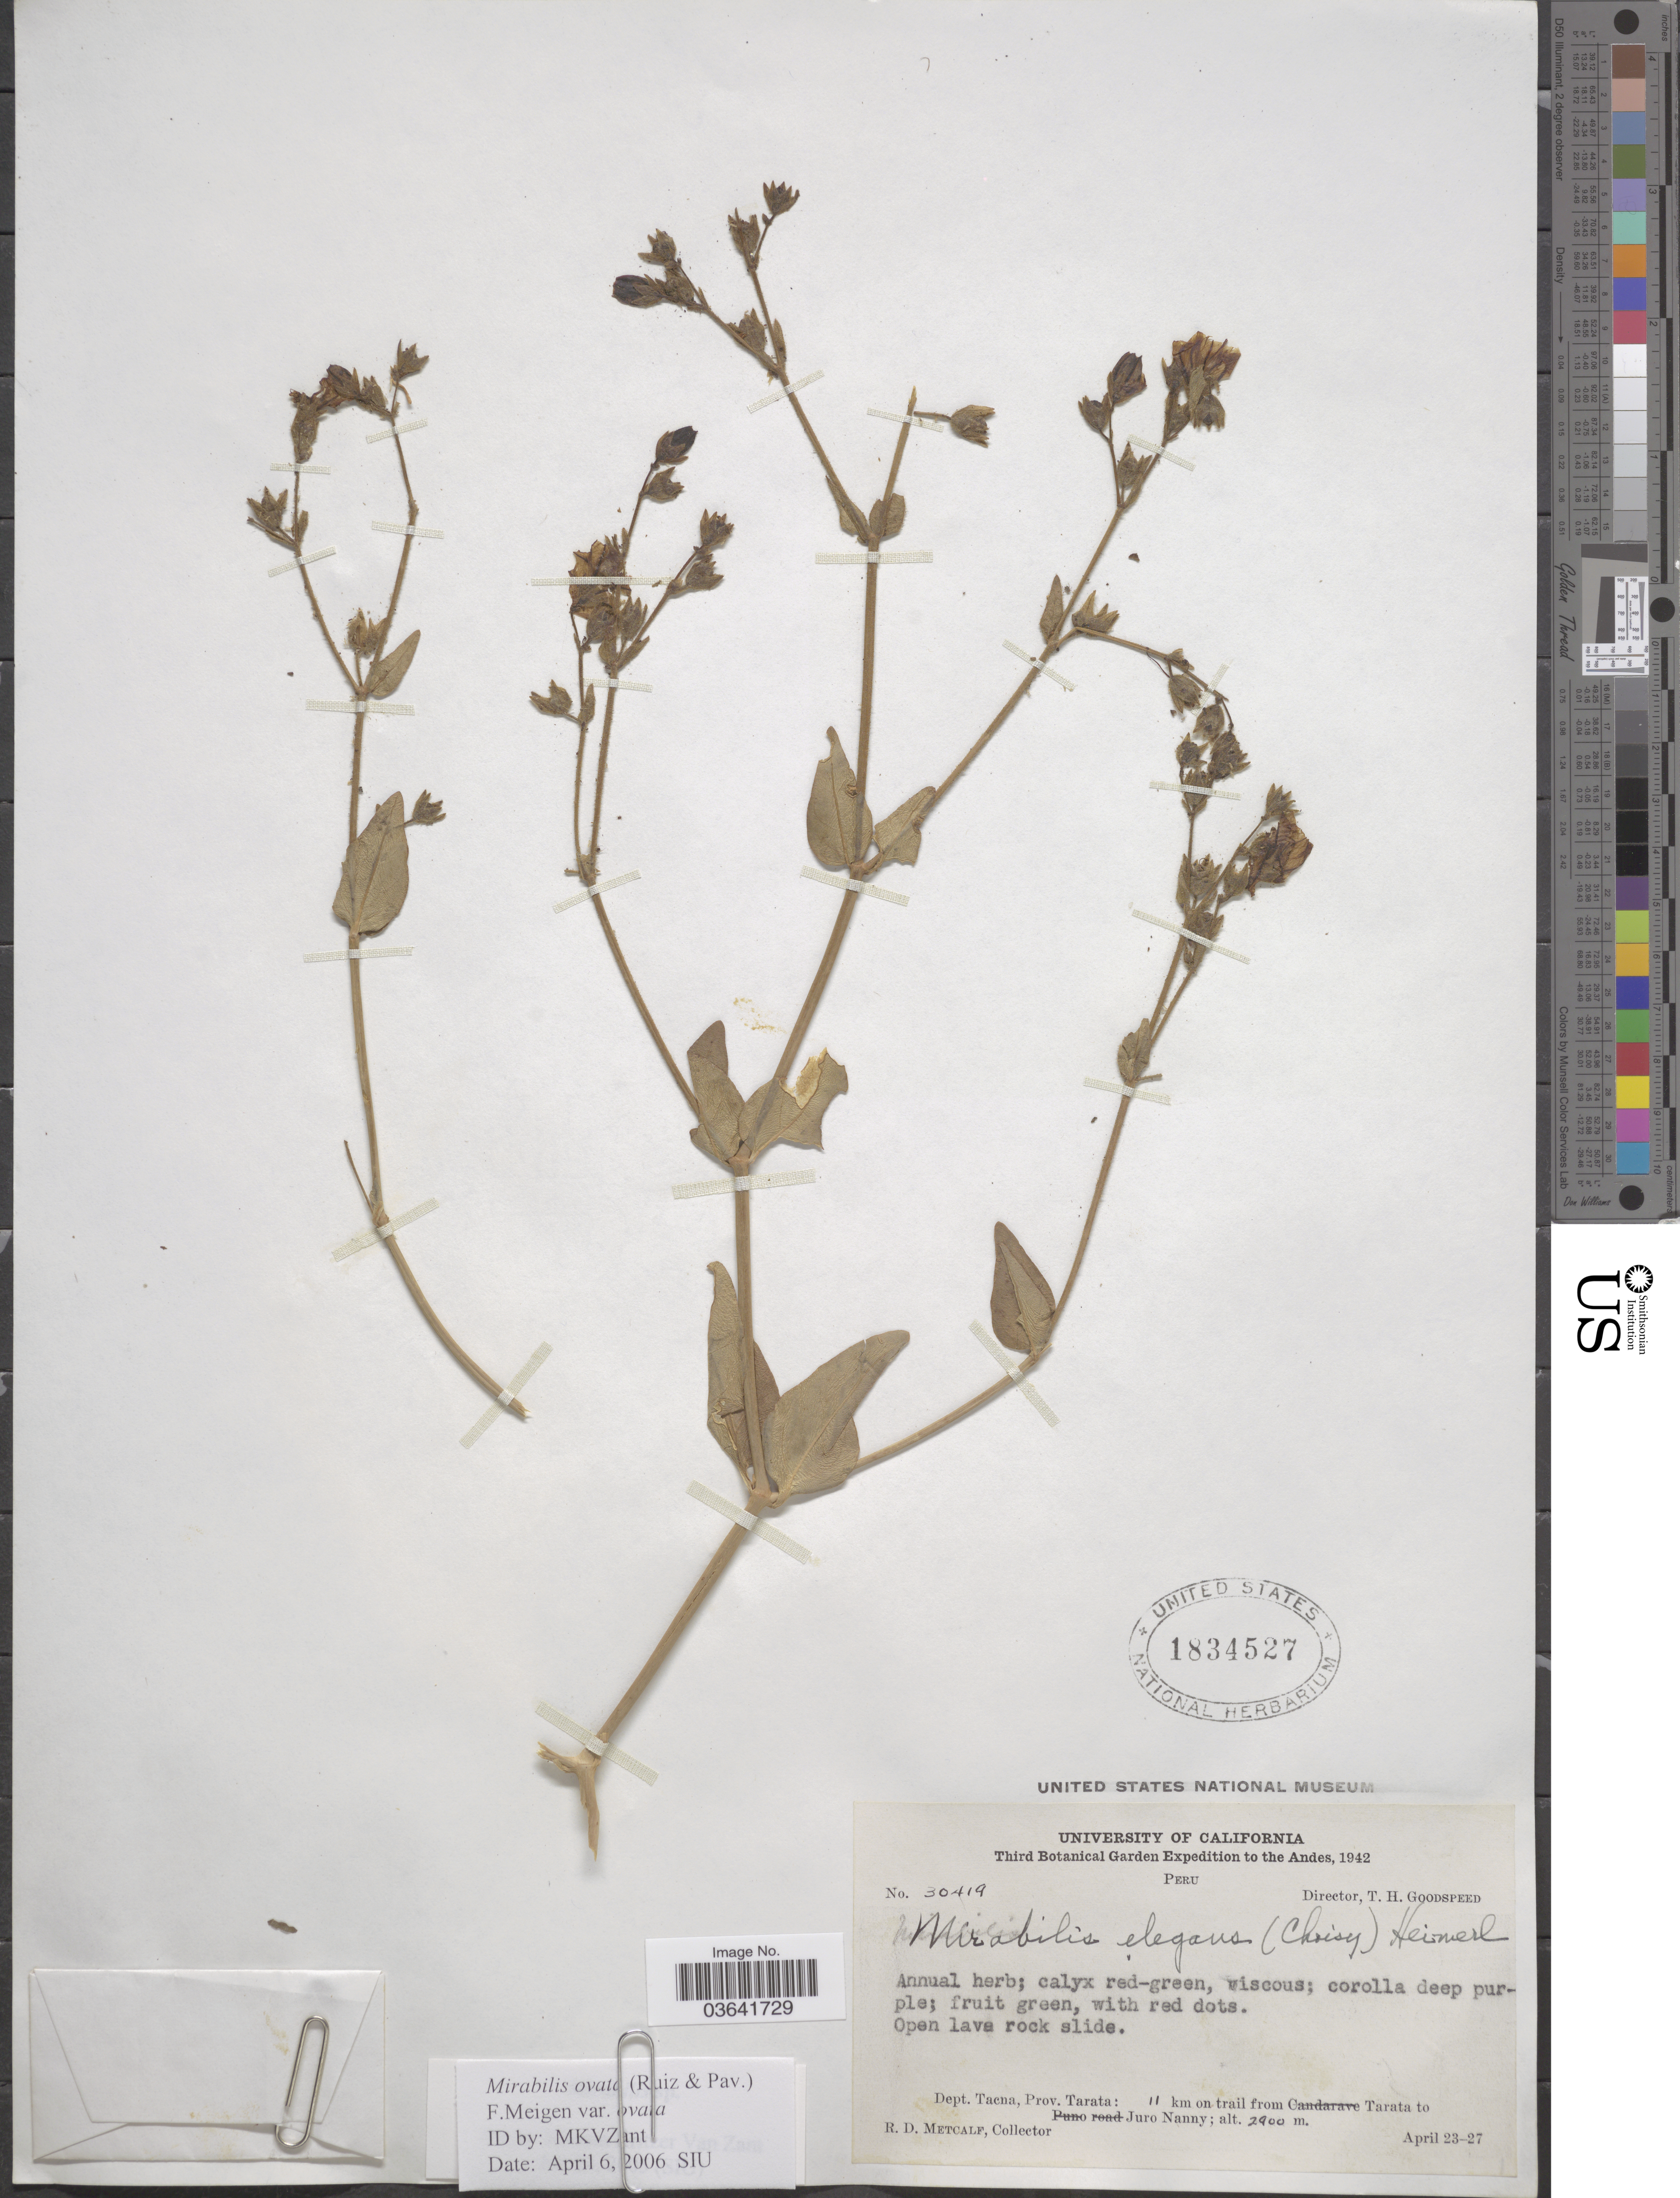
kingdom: Plantae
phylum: Tracheophyta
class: Magnoliopsida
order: Caryophyllales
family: Nyctaginaceae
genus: Mirabilis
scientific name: Mirabilis ovata var. ovata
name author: (Ruiz & Pav.) F. Meigen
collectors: R. D. Metcalf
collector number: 30419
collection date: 1942-04-23/1942-04-27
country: Peru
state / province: Tacna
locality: The Andes, Dept. Tacna, Prov. Tarata: 11 km on trail from Tarata to Juro Nanny.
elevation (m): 2900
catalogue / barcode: US 1834527